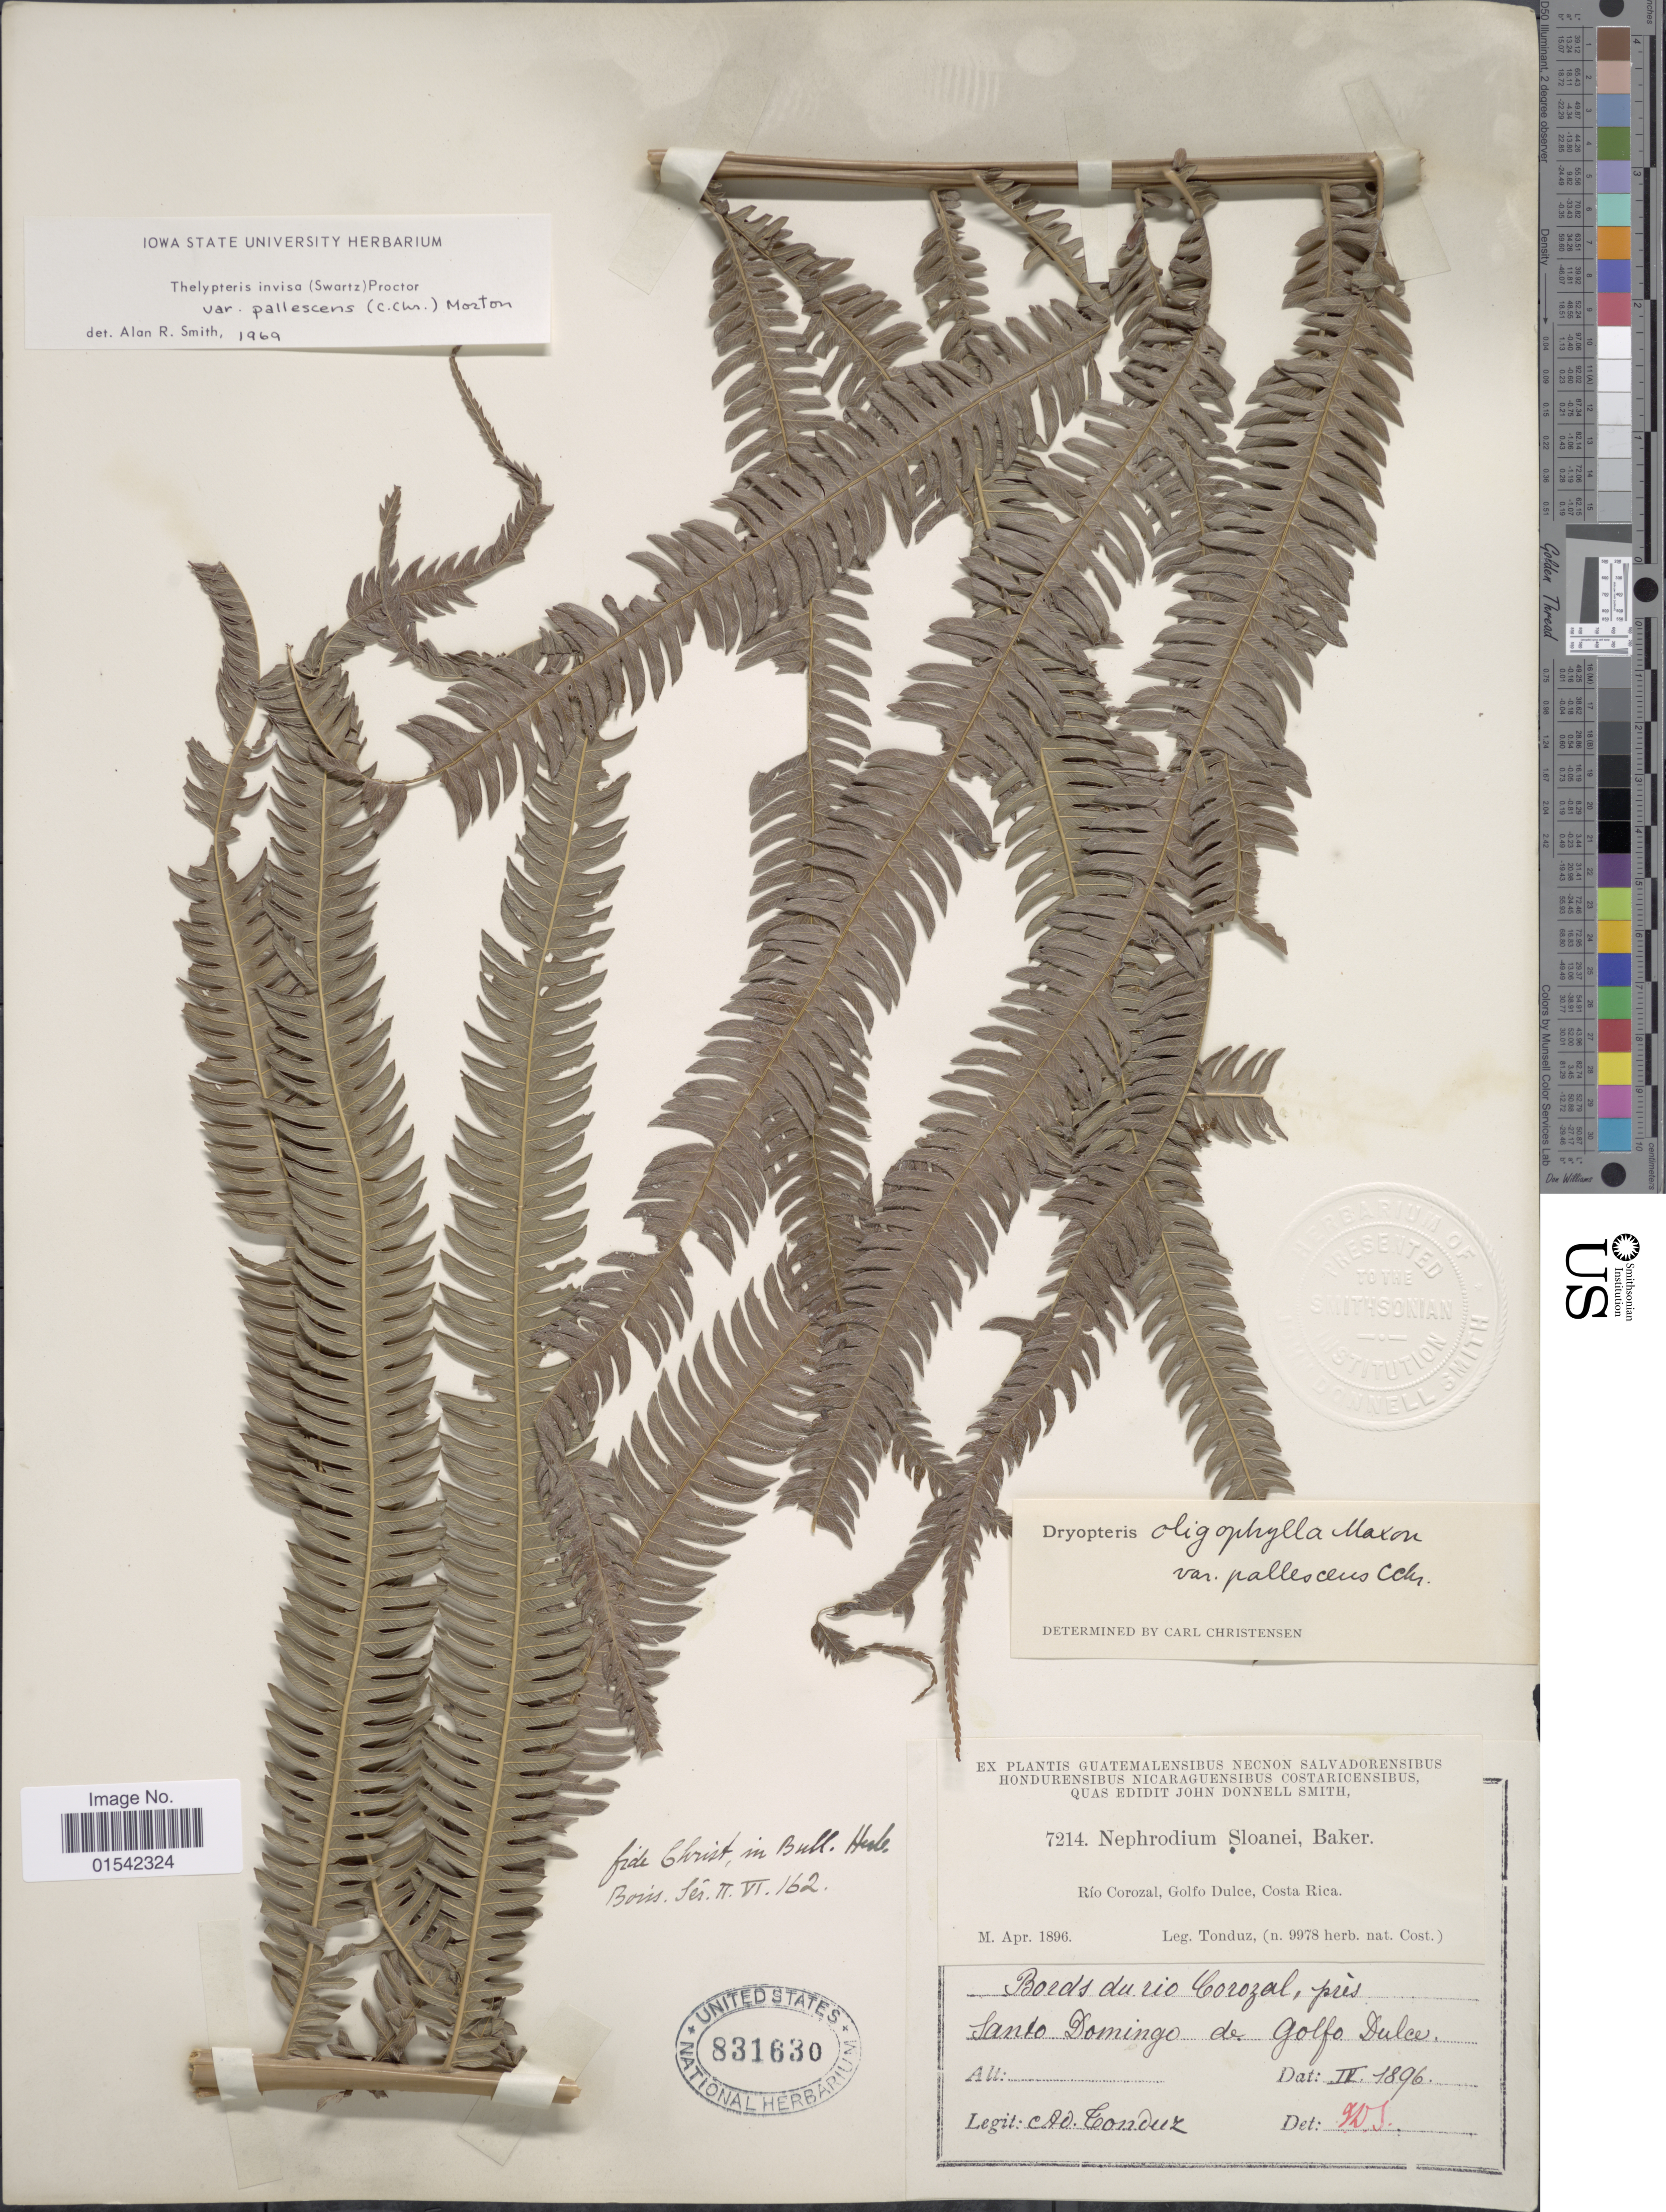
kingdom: Plantae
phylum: Tracheophyta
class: Polypodiopsida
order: Polypodiales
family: Thelypteridaceae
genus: Cyclosorus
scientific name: Cyclosorus grandis (A.R. Sm.) comb. nov., ined 2015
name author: (A.R. Sm.)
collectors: A. Tonduz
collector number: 7214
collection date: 1896-04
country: Costa Rica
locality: Río Corozal, Santo Domingo de Golfo Dulce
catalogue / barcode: US 831630